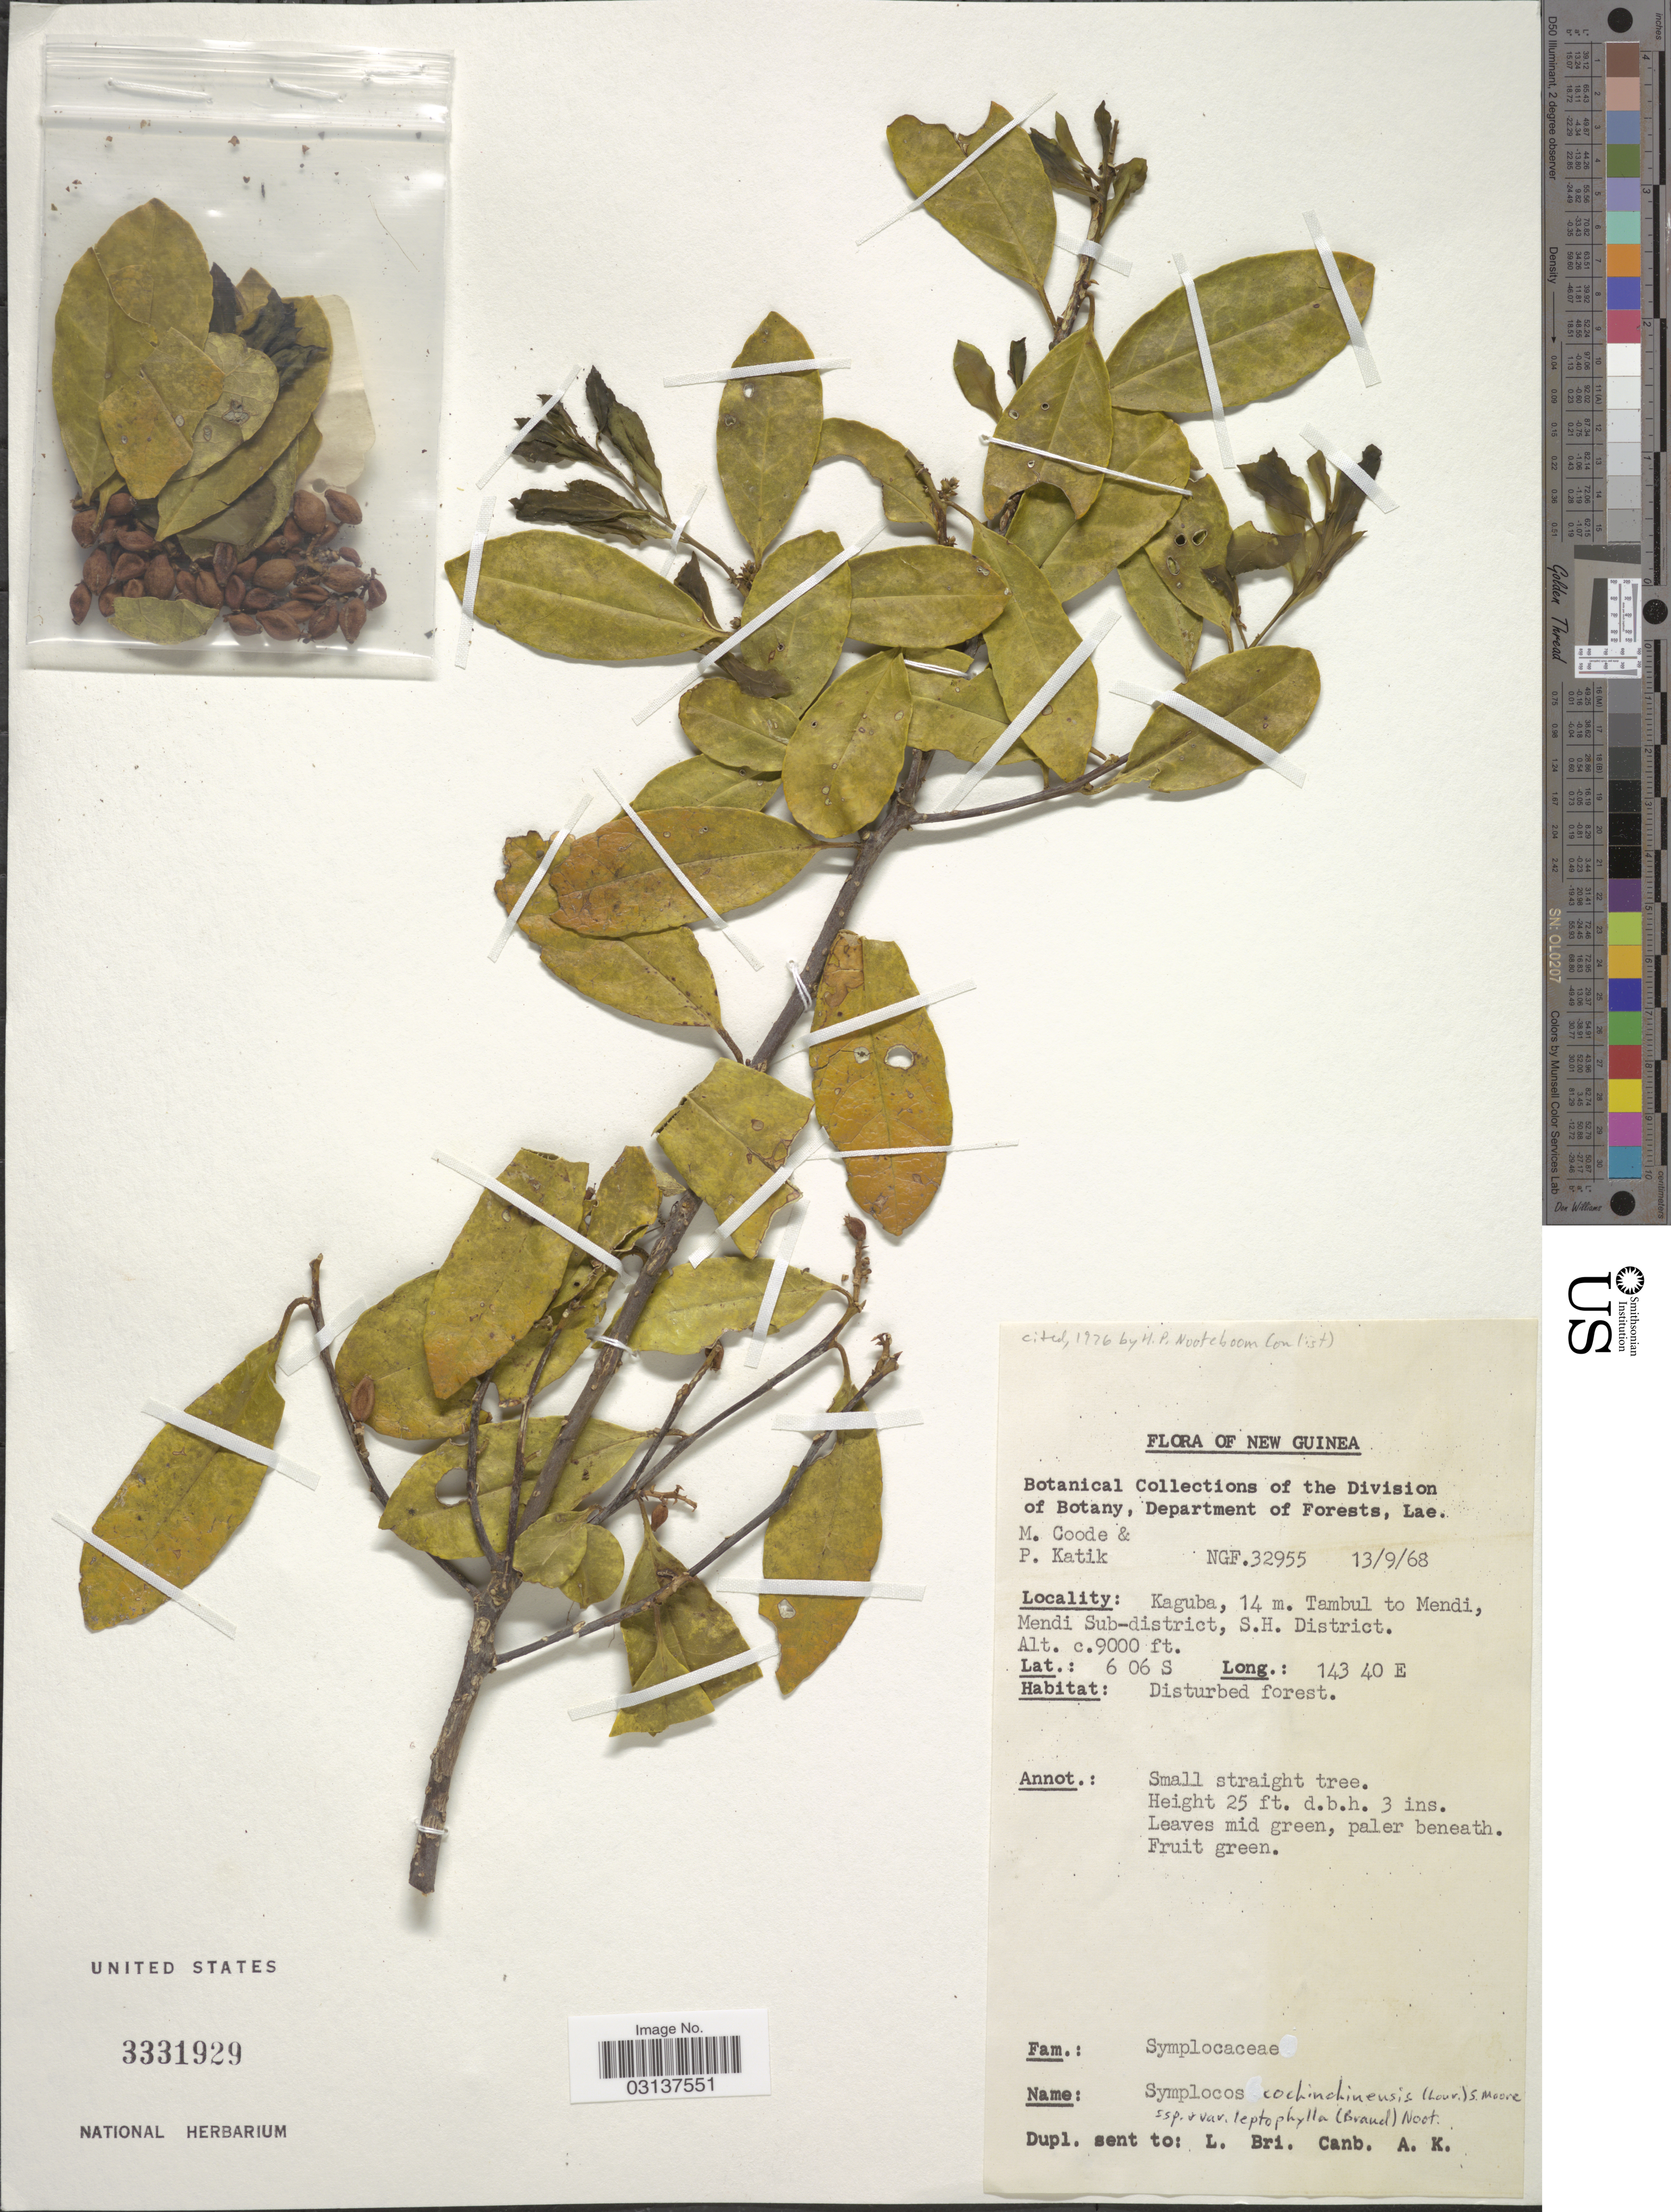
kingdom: Plantae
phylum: Tracheophyta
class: Magnoliopsida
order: Ericales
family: Symplocaceae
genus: Symplocos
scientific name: Symplocos cochinchinensis var. leptophylla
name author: (Brand) Noot.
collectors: M. Coode & P. Katik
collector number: NGF 32955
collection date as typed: Transcribed d/m/y: 13/9/68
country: Papua New Guinea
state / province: Southern Highlands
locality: New Guinea, Kaguba, 14 m. Tambul to Mendi, Mendi Sub-district, S.H. District.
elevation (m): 2743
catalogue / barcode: US 3331929